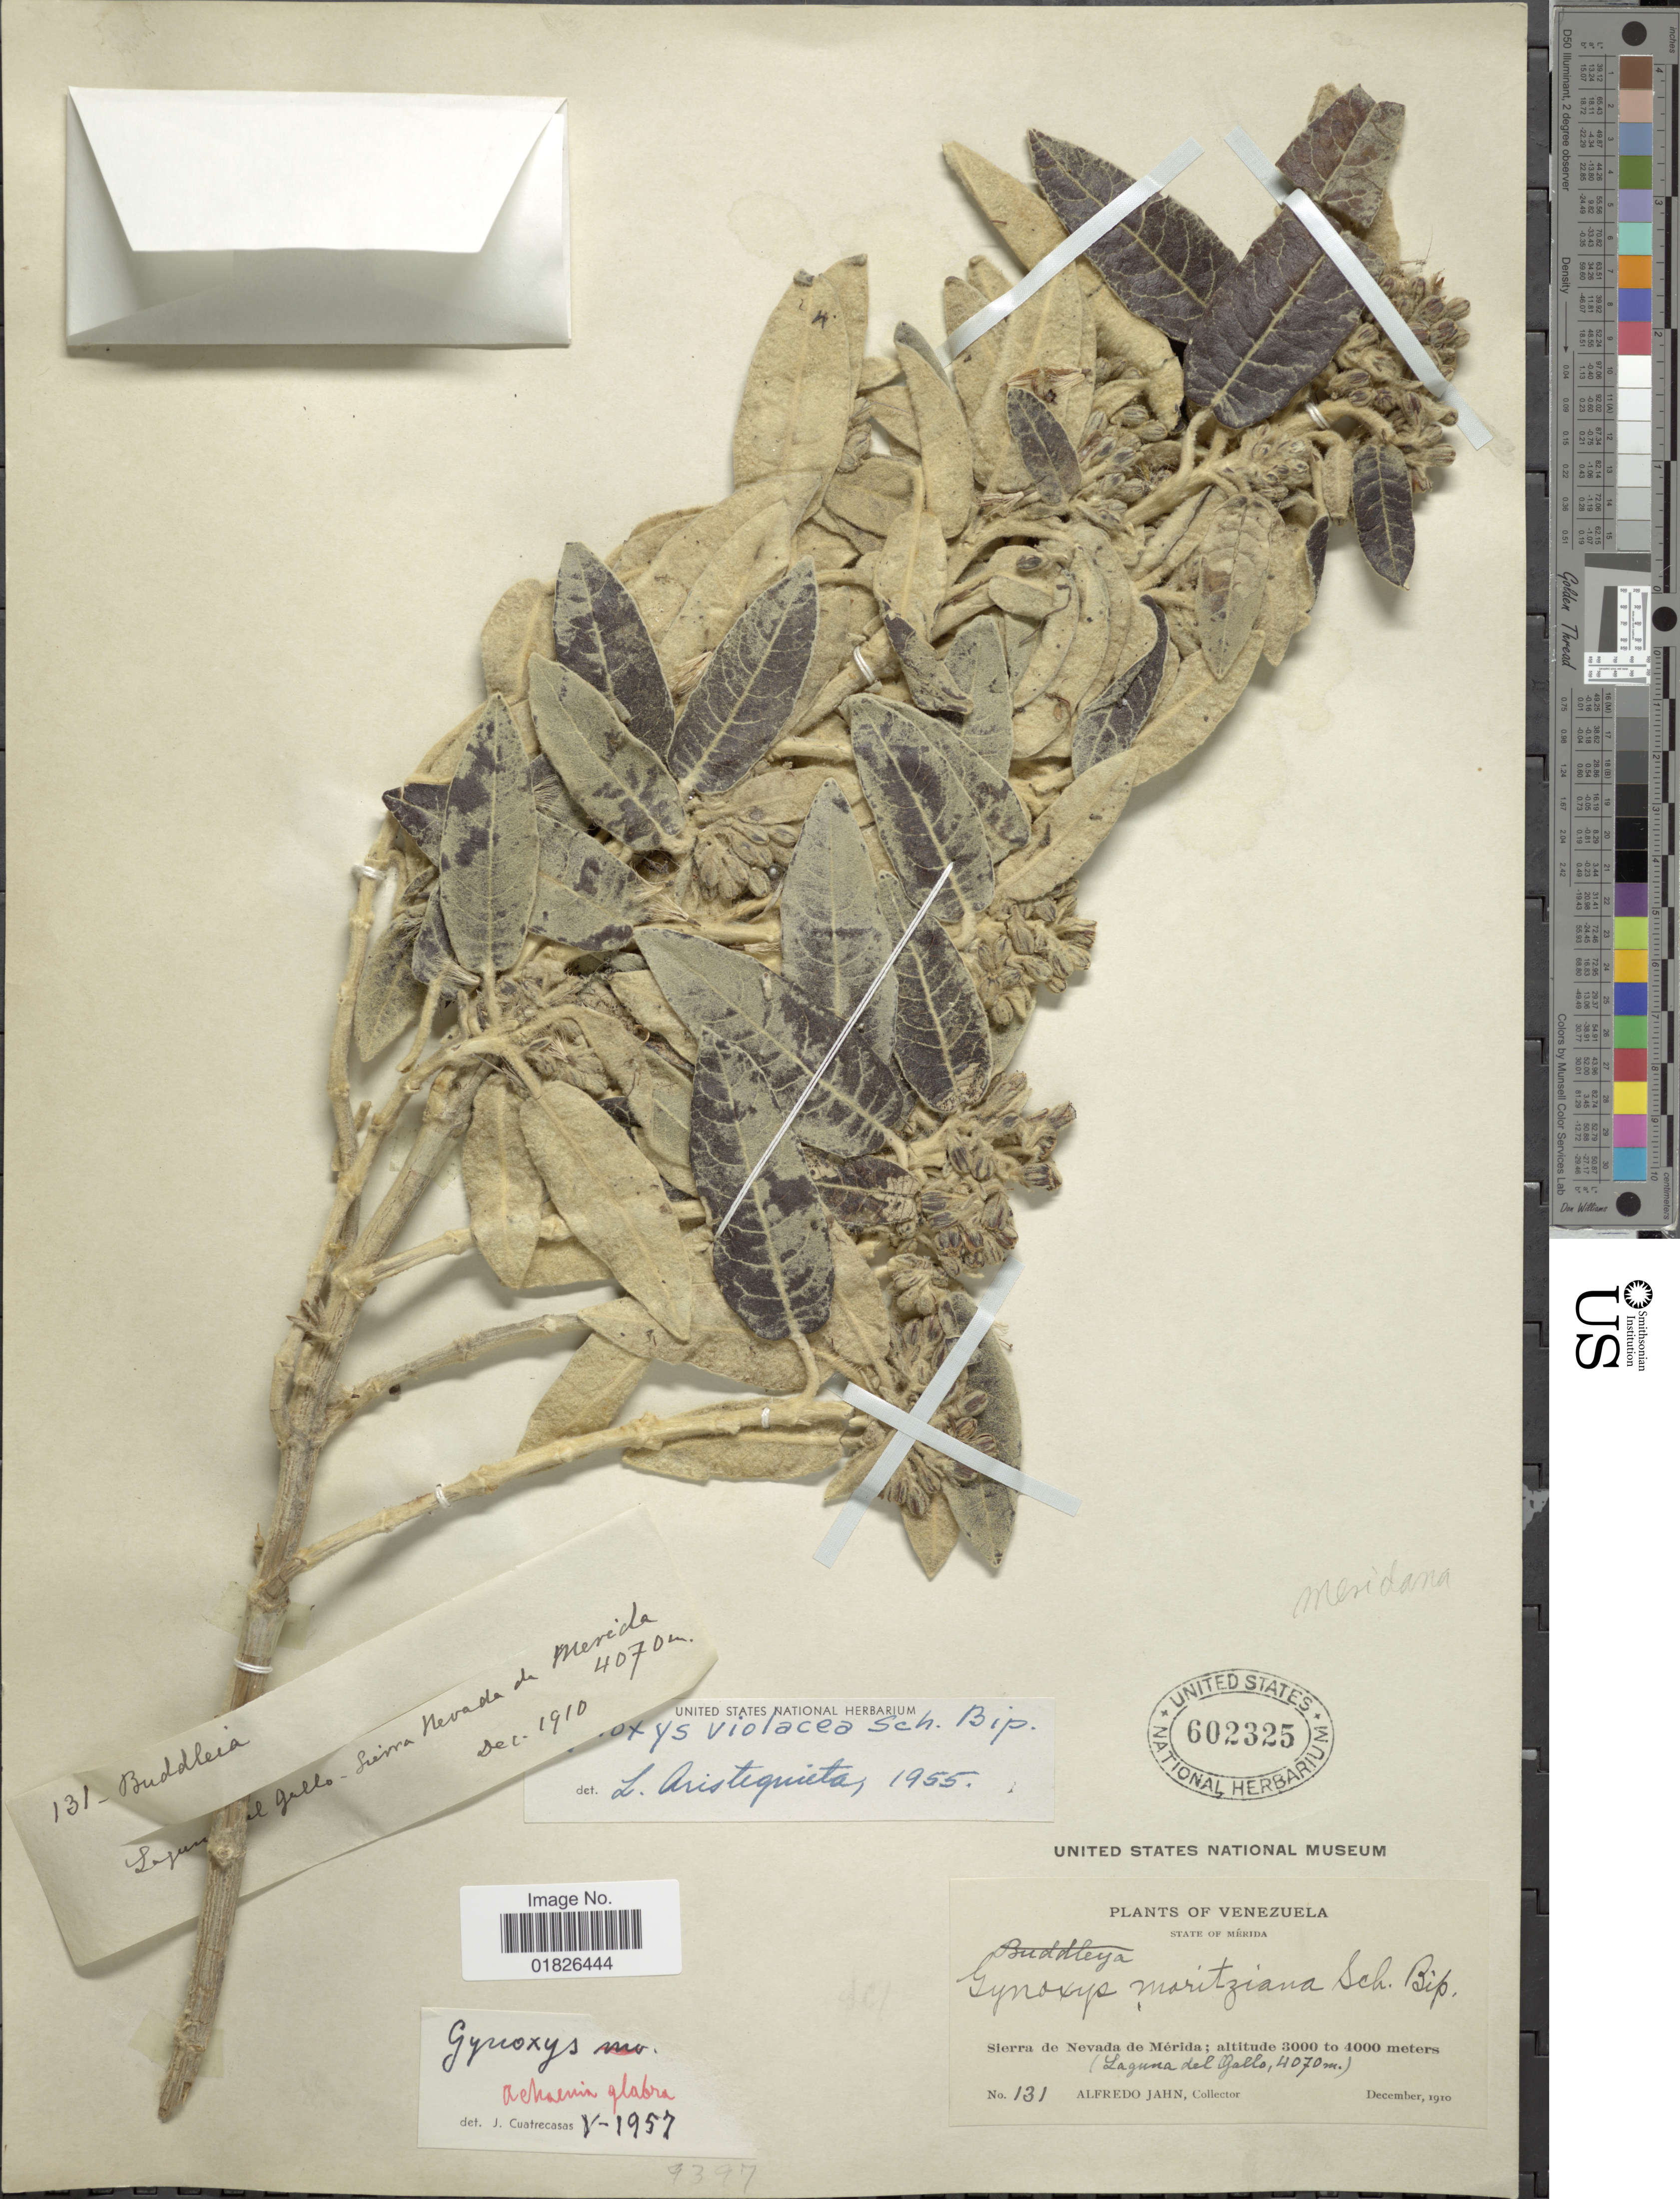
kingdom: Plantae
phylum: Tracheophyta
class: Magnoliopsida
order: Asterales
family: Asteraceae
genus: Gynoxys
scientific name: Gynoxys meridana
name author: Cuatrec.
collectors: A. Jahn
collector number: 131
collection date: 1910-12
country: Venezuela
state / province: Mérida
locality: Sierra de Nevada de Merida, Laguna del Gallo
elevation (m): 3000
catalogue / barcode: US 602325